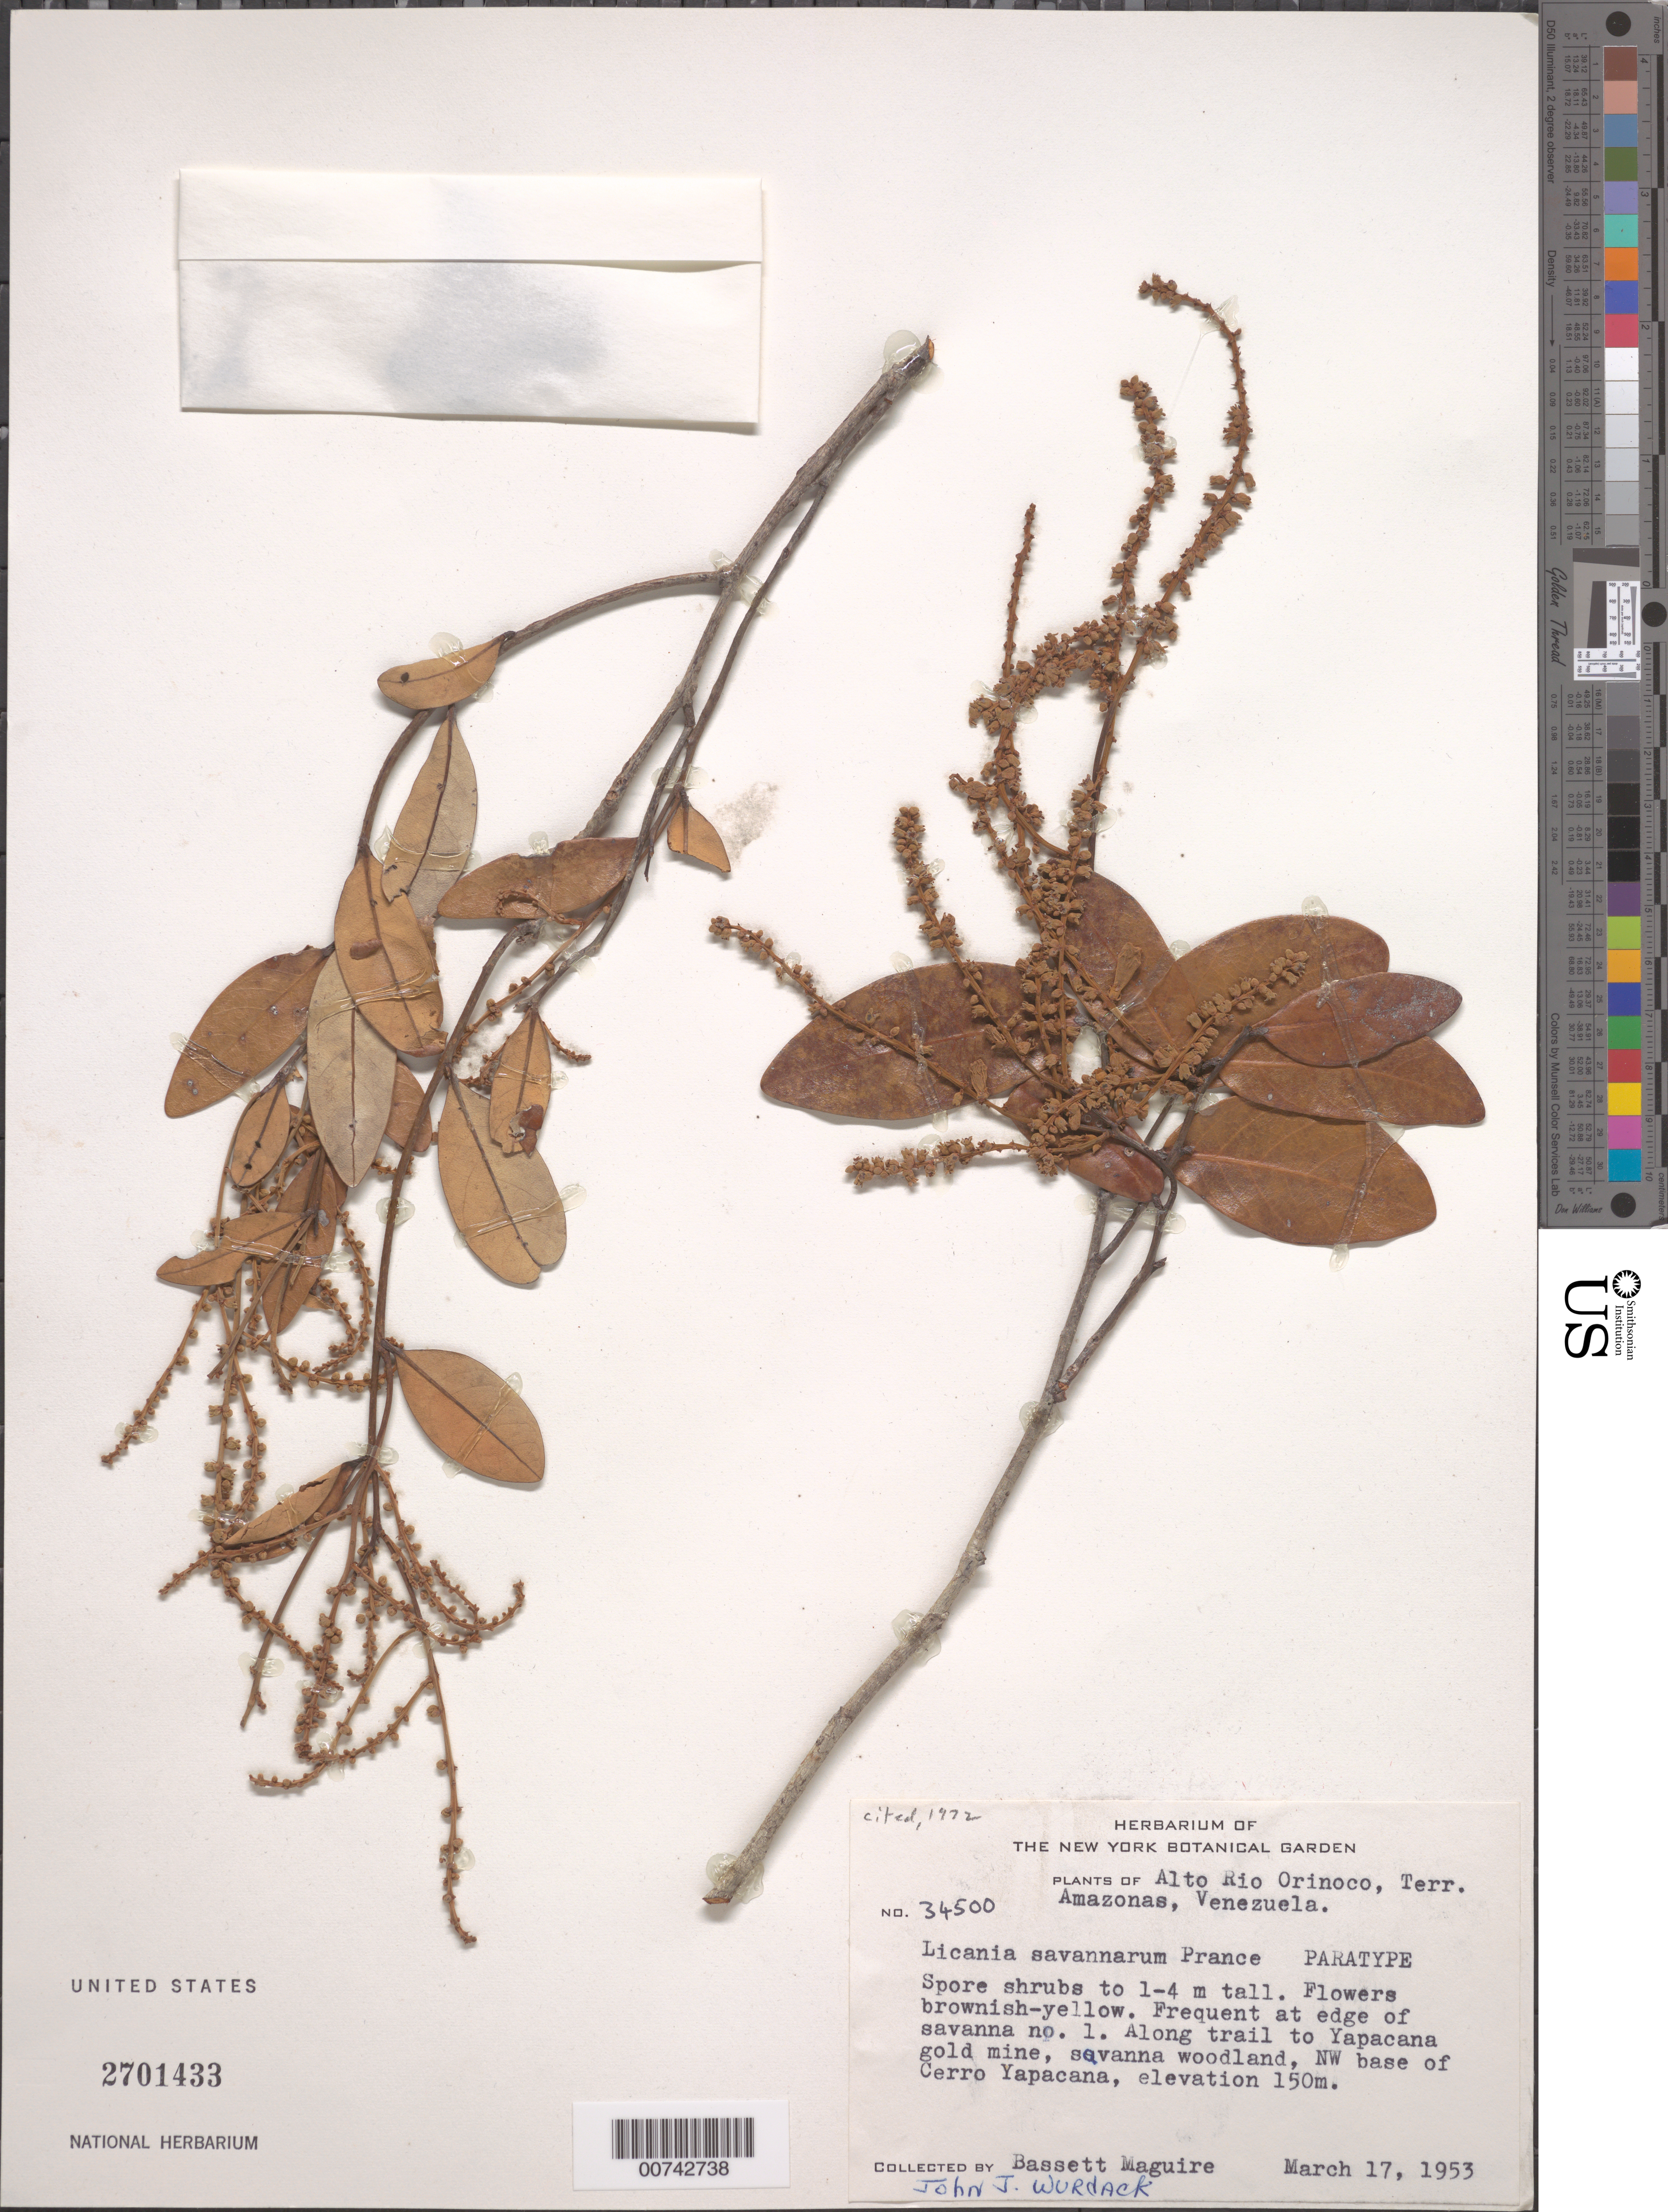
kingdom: Plantae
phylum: Tracheophyta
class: Magnoliopsida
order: Malpighiales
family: Chrysobalanaceae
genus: Licania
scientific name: Licania savannarum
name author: Prance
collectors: B. Maguire & J. J. Wurdack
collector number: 34500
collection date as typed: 17-Mar-53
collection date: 1953-03-17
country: Venezuela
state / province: Amazonas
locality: Alto Río Orinoco, Cerro Yapacána, NW base, Savanna I, along trail to Yapacána gold mine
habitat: Savanna woodland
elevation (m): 150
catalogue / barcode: US 2701433